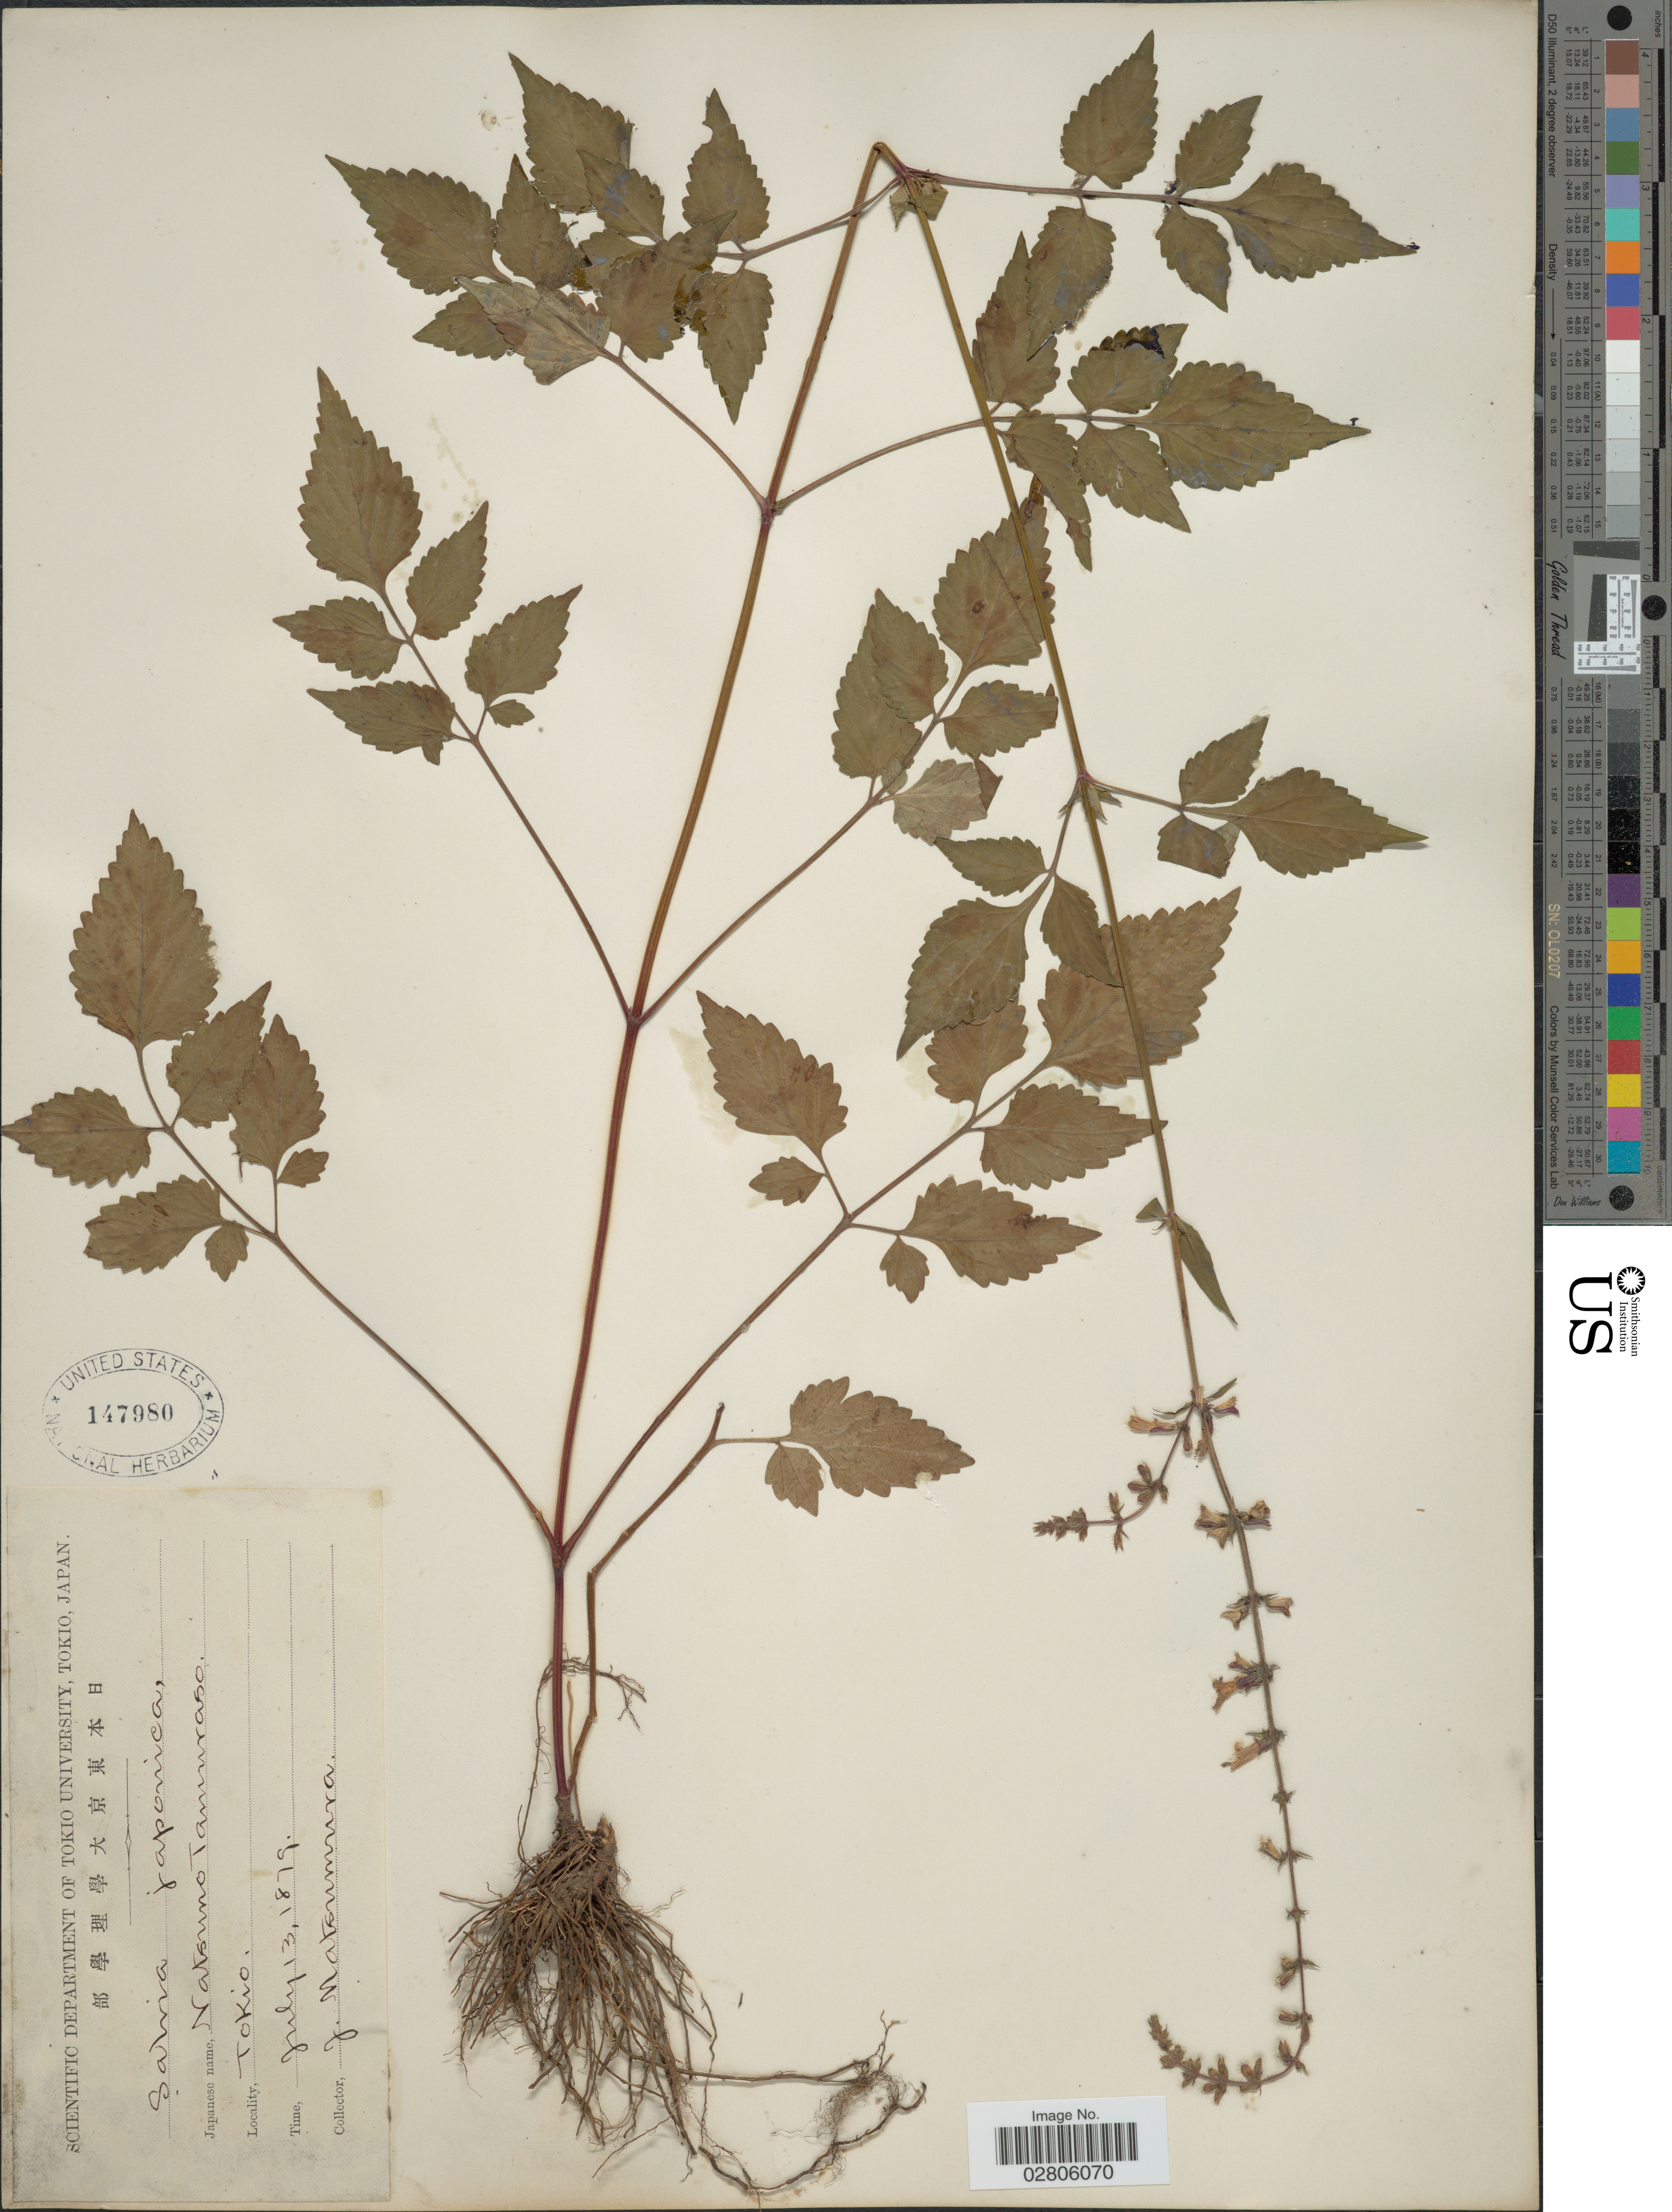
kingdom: Plantae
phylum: Tracheophyta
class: Magnoliopsida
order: Lamiales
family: Lamiaceae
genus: Salvia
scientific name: Salvia japonica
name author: Thunb.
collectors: J. Matsumura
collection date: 1879-07-13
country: Japan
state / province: Tokyo, Federal City of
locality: Tokio.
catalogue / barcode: US 147980